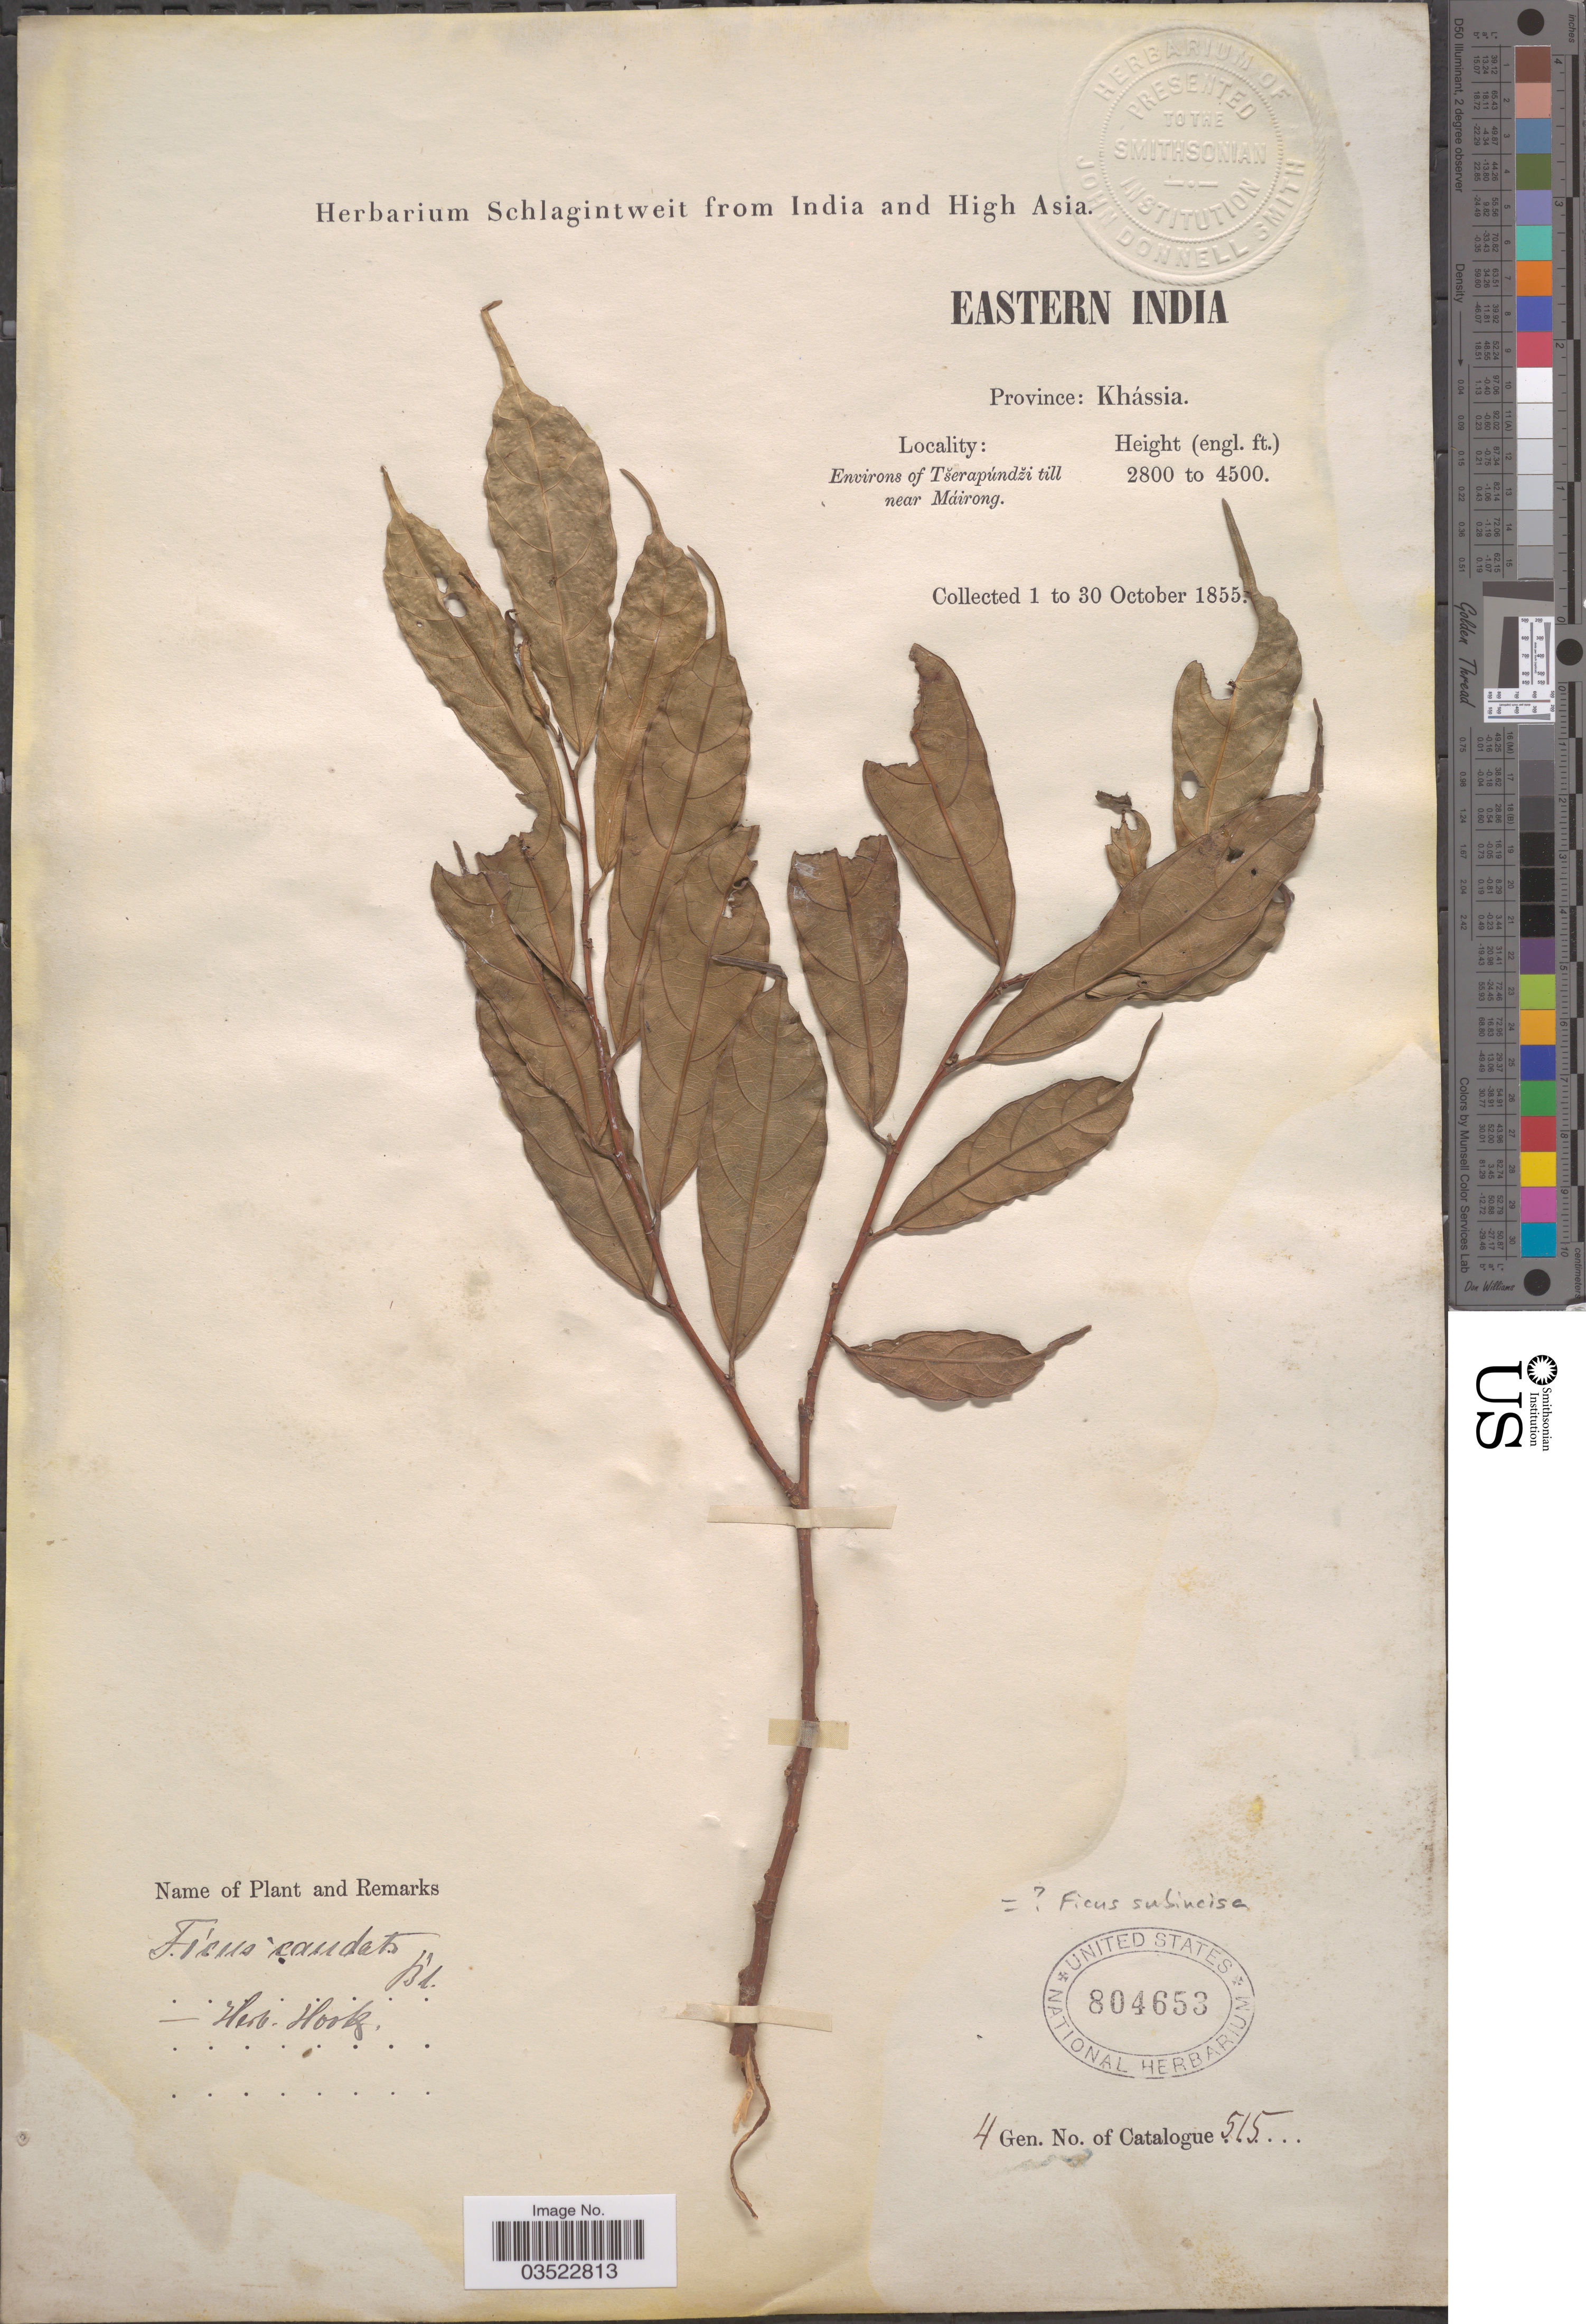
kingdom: Plantae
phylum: Tracheophyta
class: Magnoliopsida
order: Rosales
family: Moraceae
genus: Ficus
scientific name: Ficus subincisa var. subincisa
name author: Buch.-Ham. ex Sm.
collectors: ex herb. Schlagintweit from India and High Asia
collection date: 1855-10-01/1855-10-30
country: India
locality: Eastern India. Province: Khássia. Environs of Tšerapúndži till near Máirong.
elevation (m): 853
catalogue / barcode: US 804653